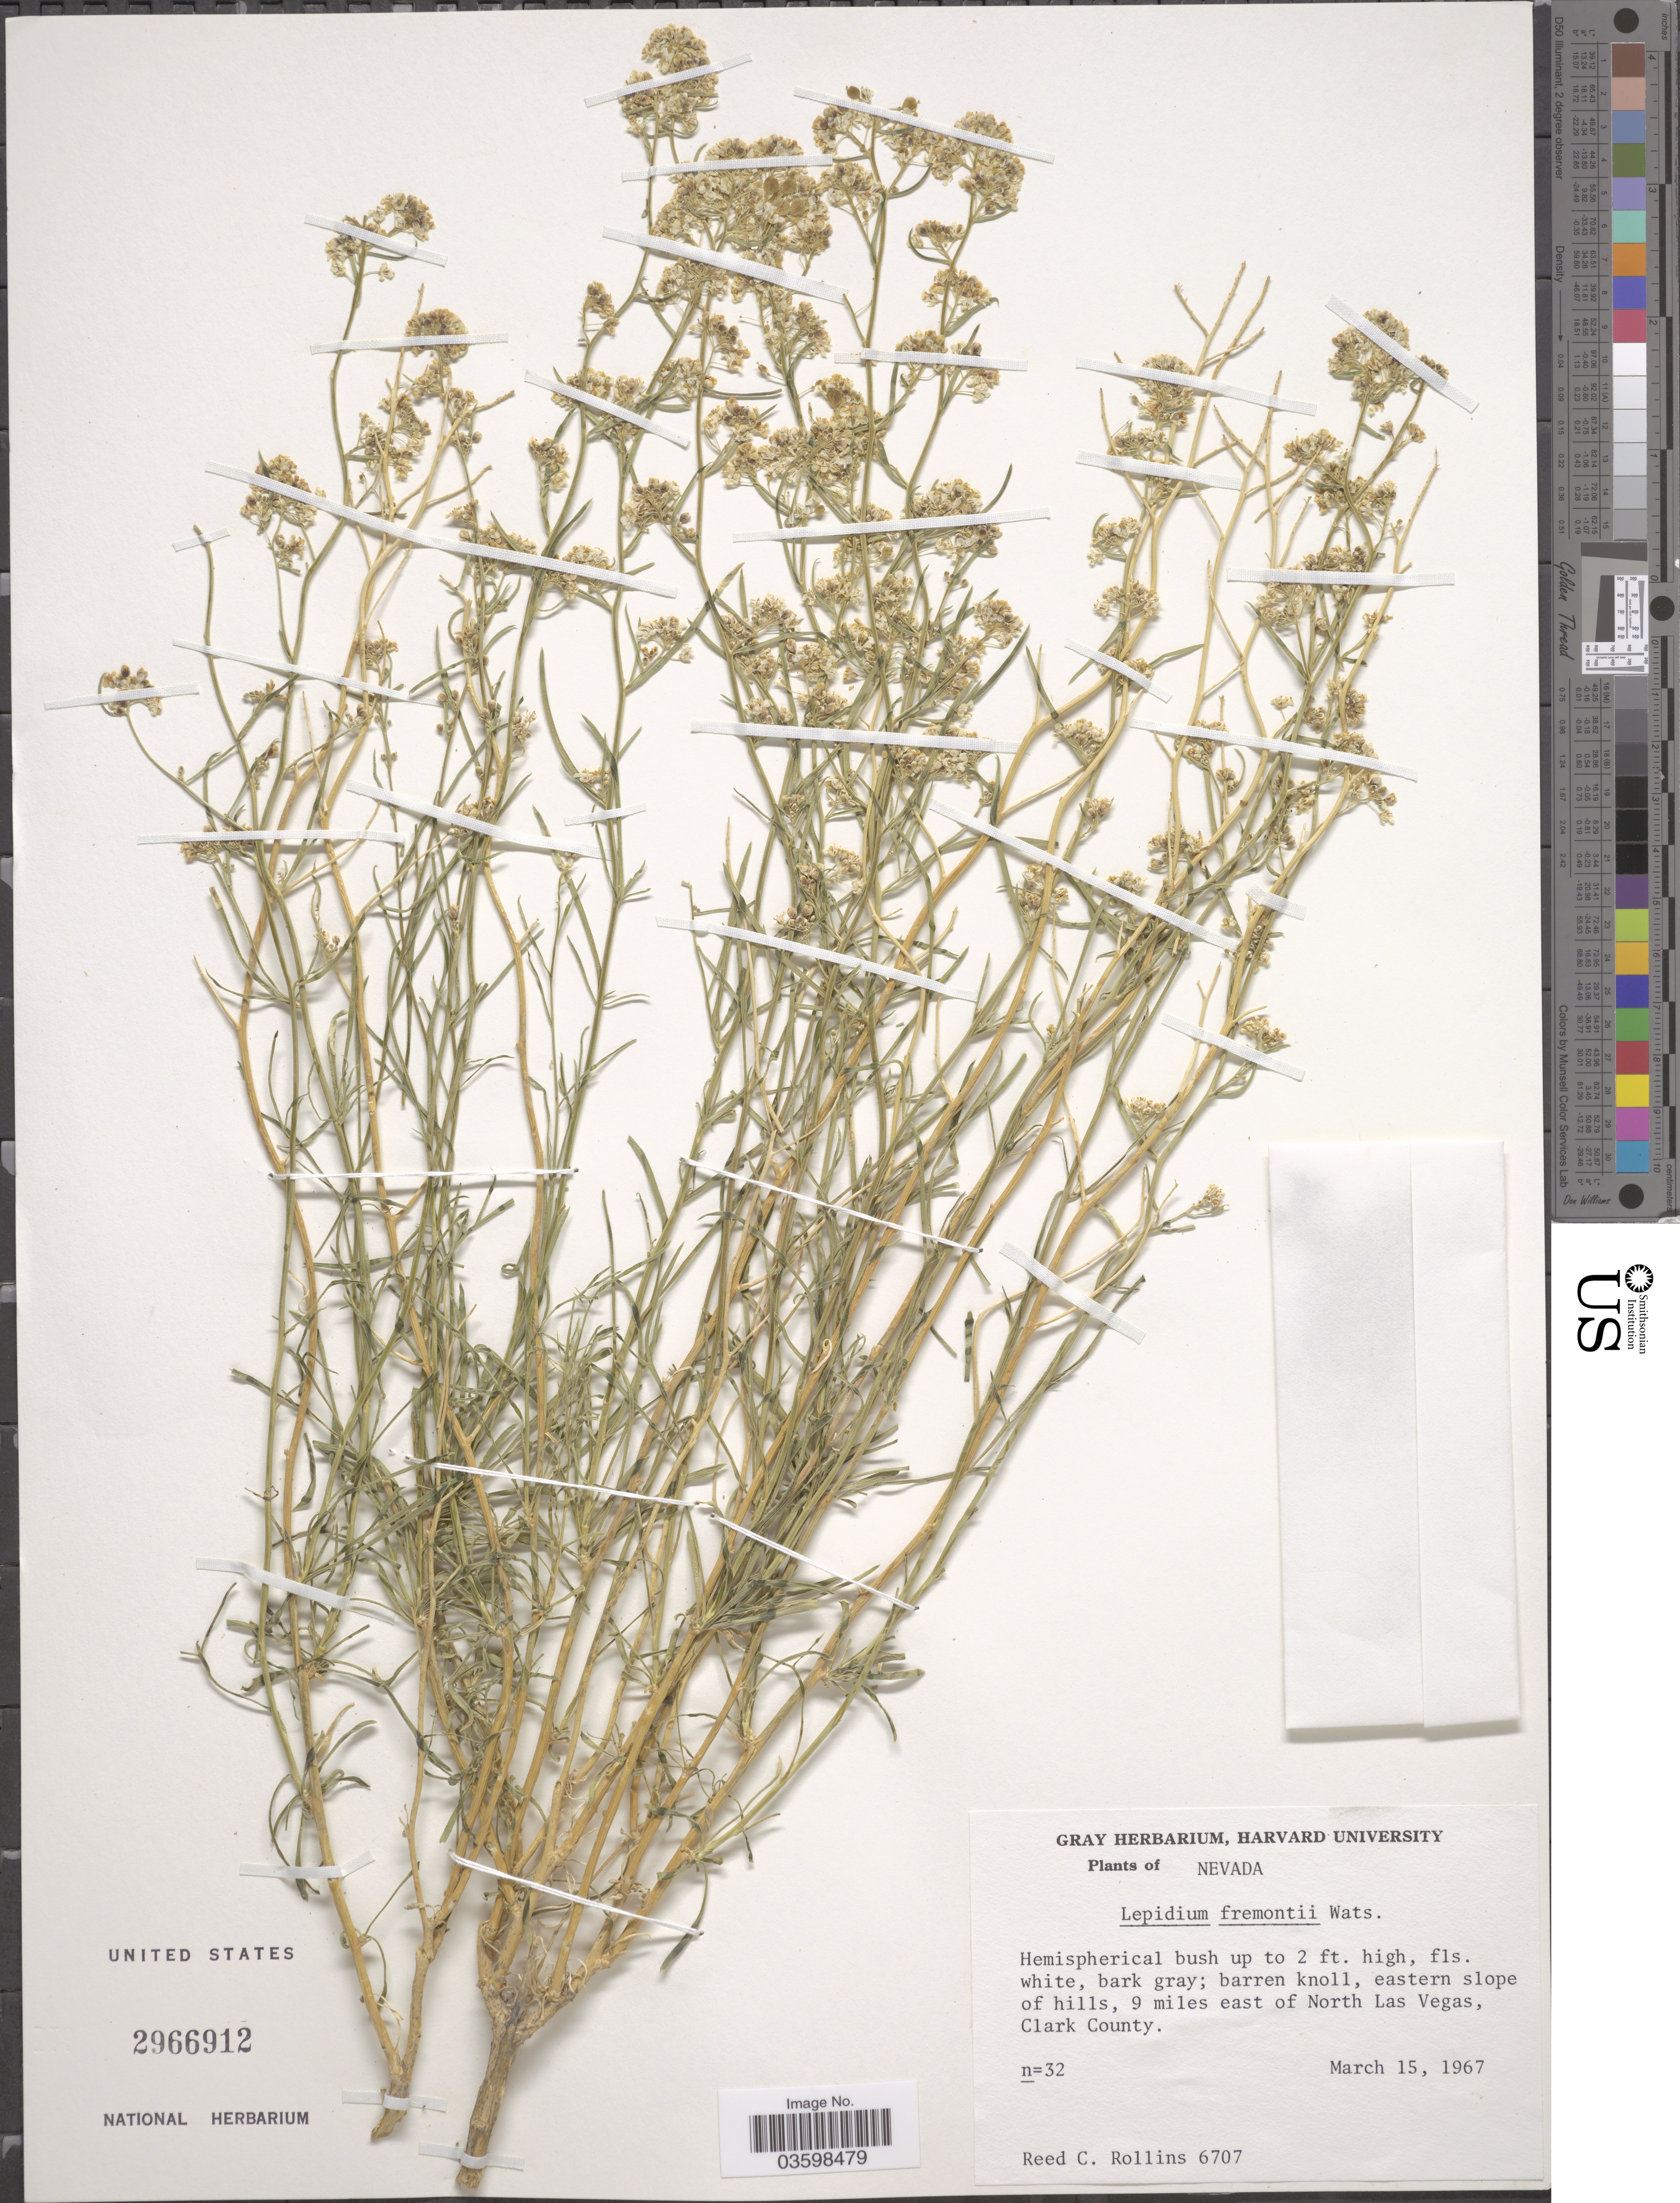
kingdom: Plantae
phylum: Tracheophyta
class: Magnoliopsida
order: Brassicales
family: Brassicaceae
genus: Lepidium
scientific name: Lepidium fremontii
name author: S. Watson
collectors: R. C. Rollins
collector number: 6707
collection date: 1967-03-15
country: United States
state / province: Nevada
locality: Eastern slope of hills, 9 miles east of North Las Vegas, Clark County.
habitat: barren knoll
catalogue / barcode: US 2966912